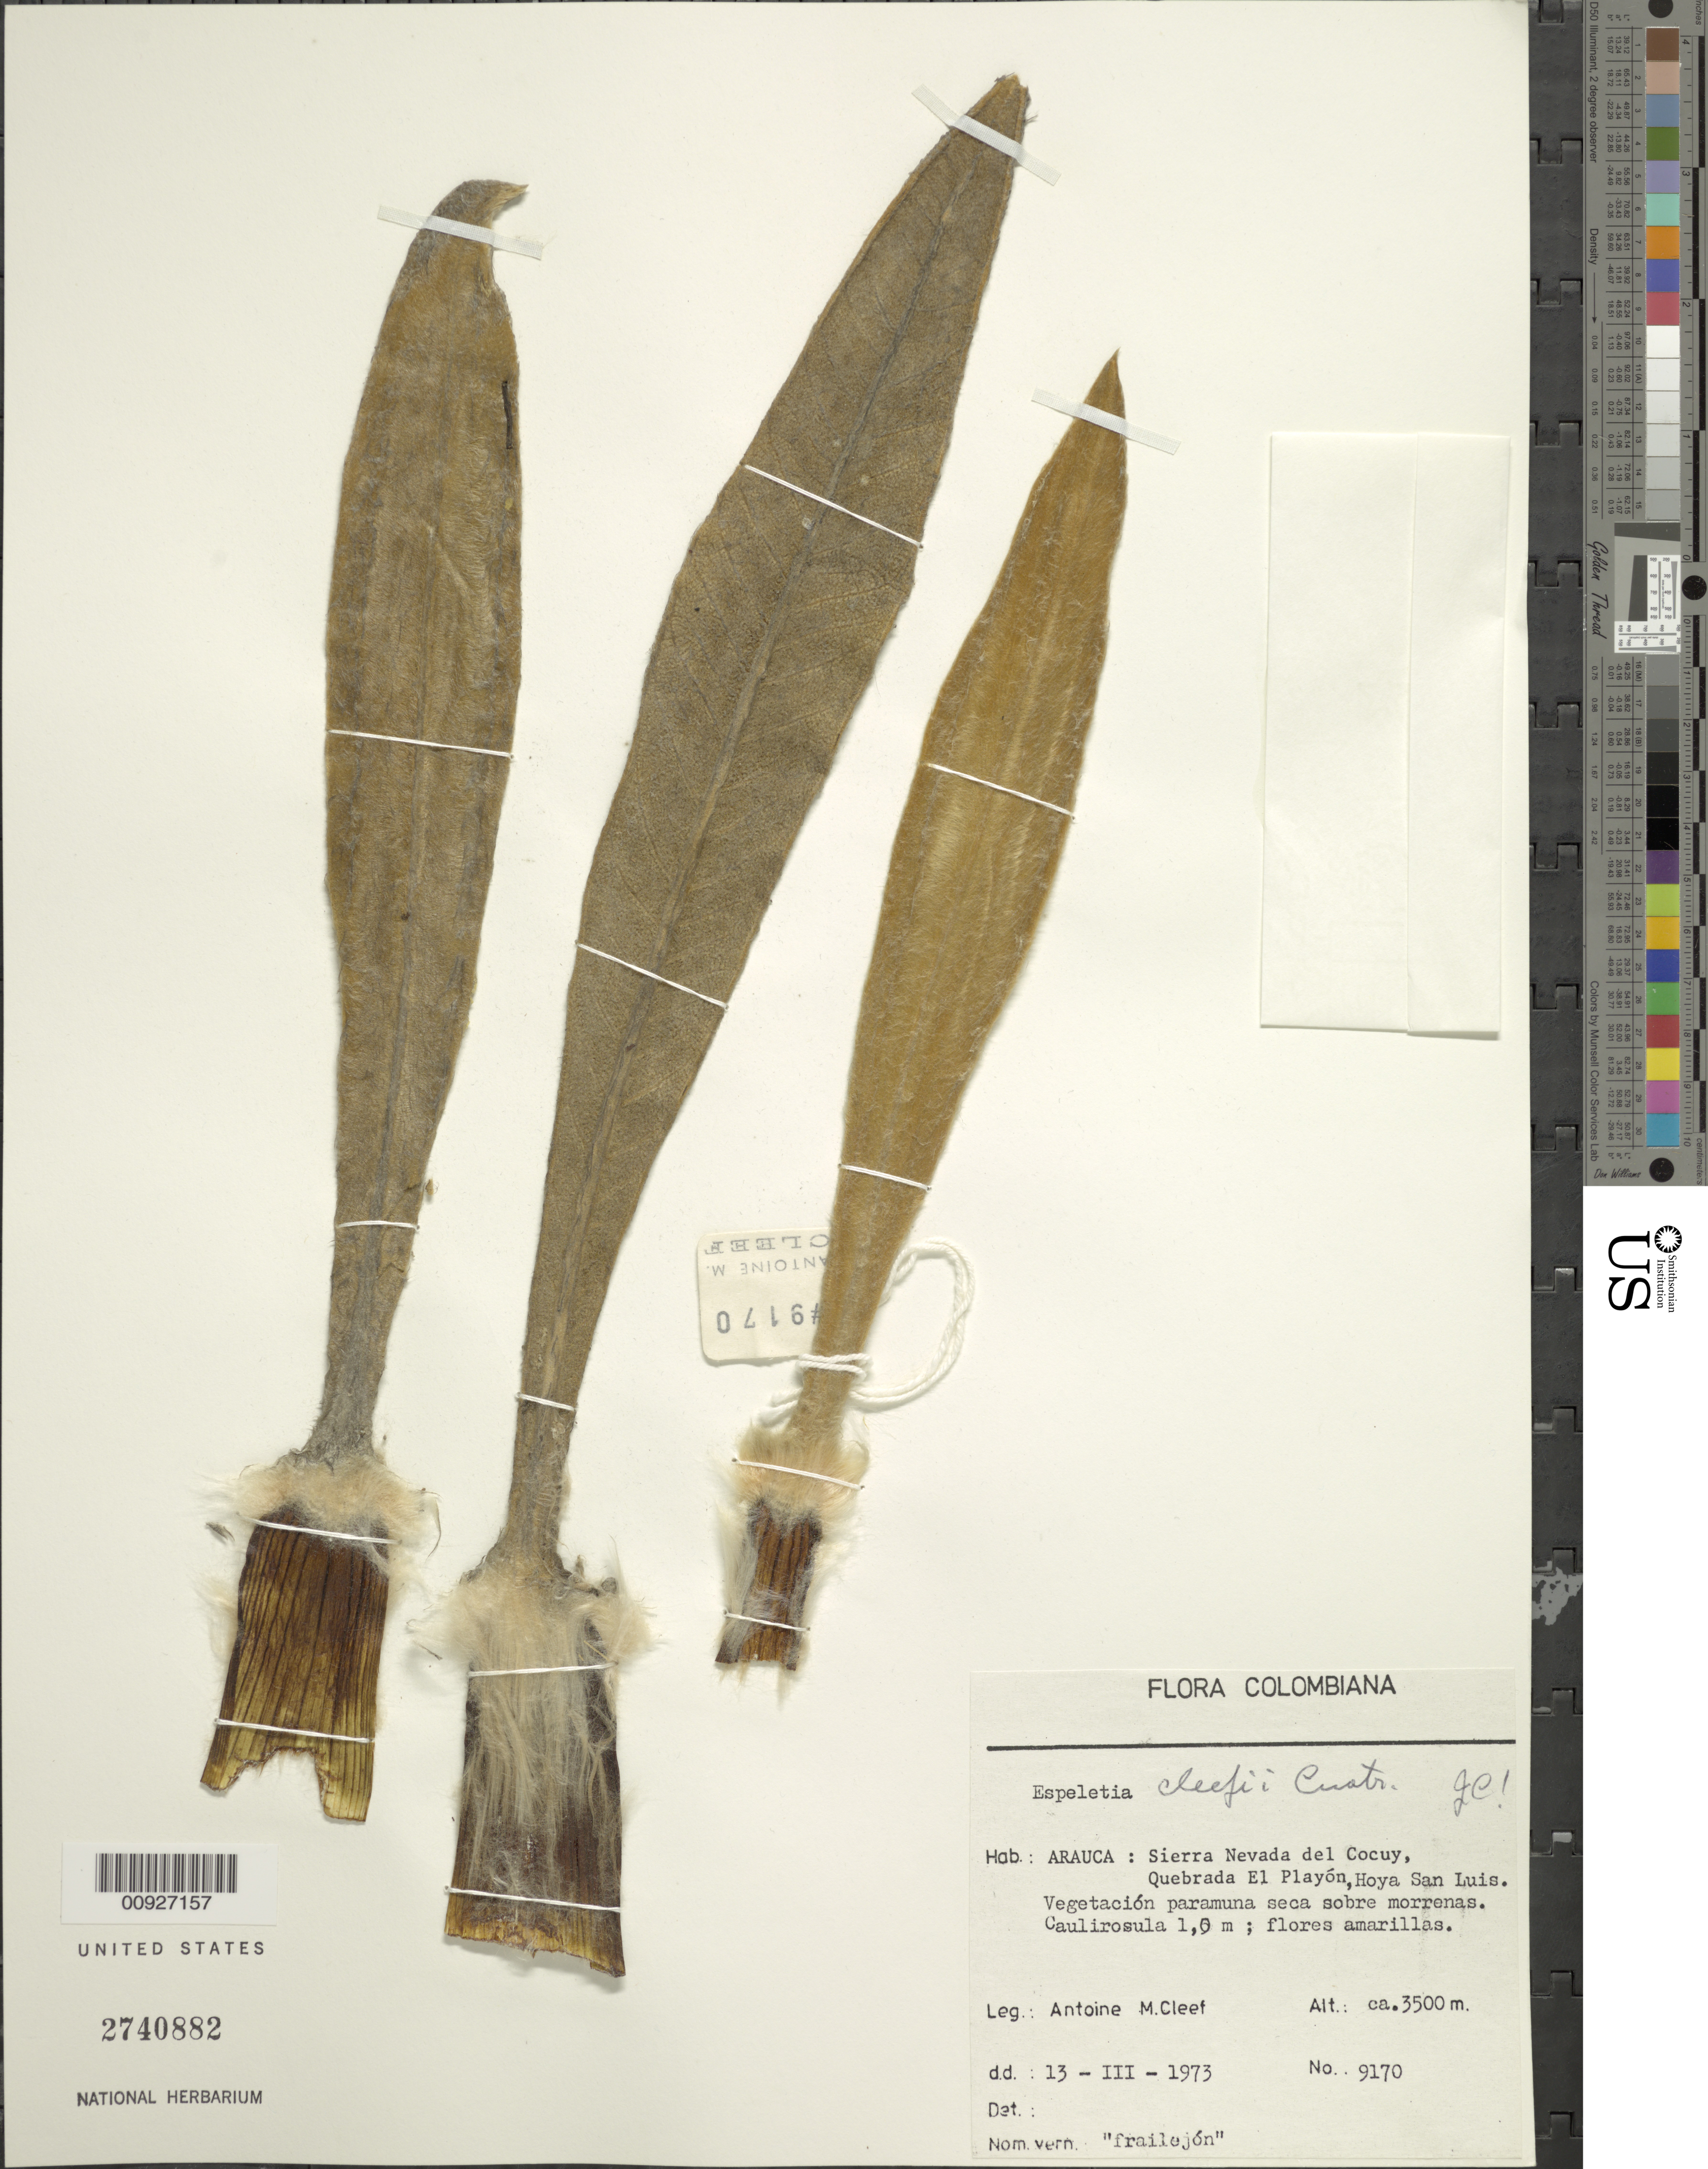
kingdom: Plantae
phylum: Tracheophyta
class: Magnoliopsida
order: Asterales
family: Asteraceae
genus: Espeletia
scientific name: Espeletia cleefii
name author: Cuatrec.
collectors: A. M. Cleef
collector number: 9170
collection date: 1973-03-13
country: Colombia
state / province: Arauca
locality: Sierra nevada del Cocuy, Quebrada El Playón, Hoya San Luis.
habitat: Vegetación paramuna seca sobre morrenas.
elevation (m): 3500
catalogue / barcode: US 2740882